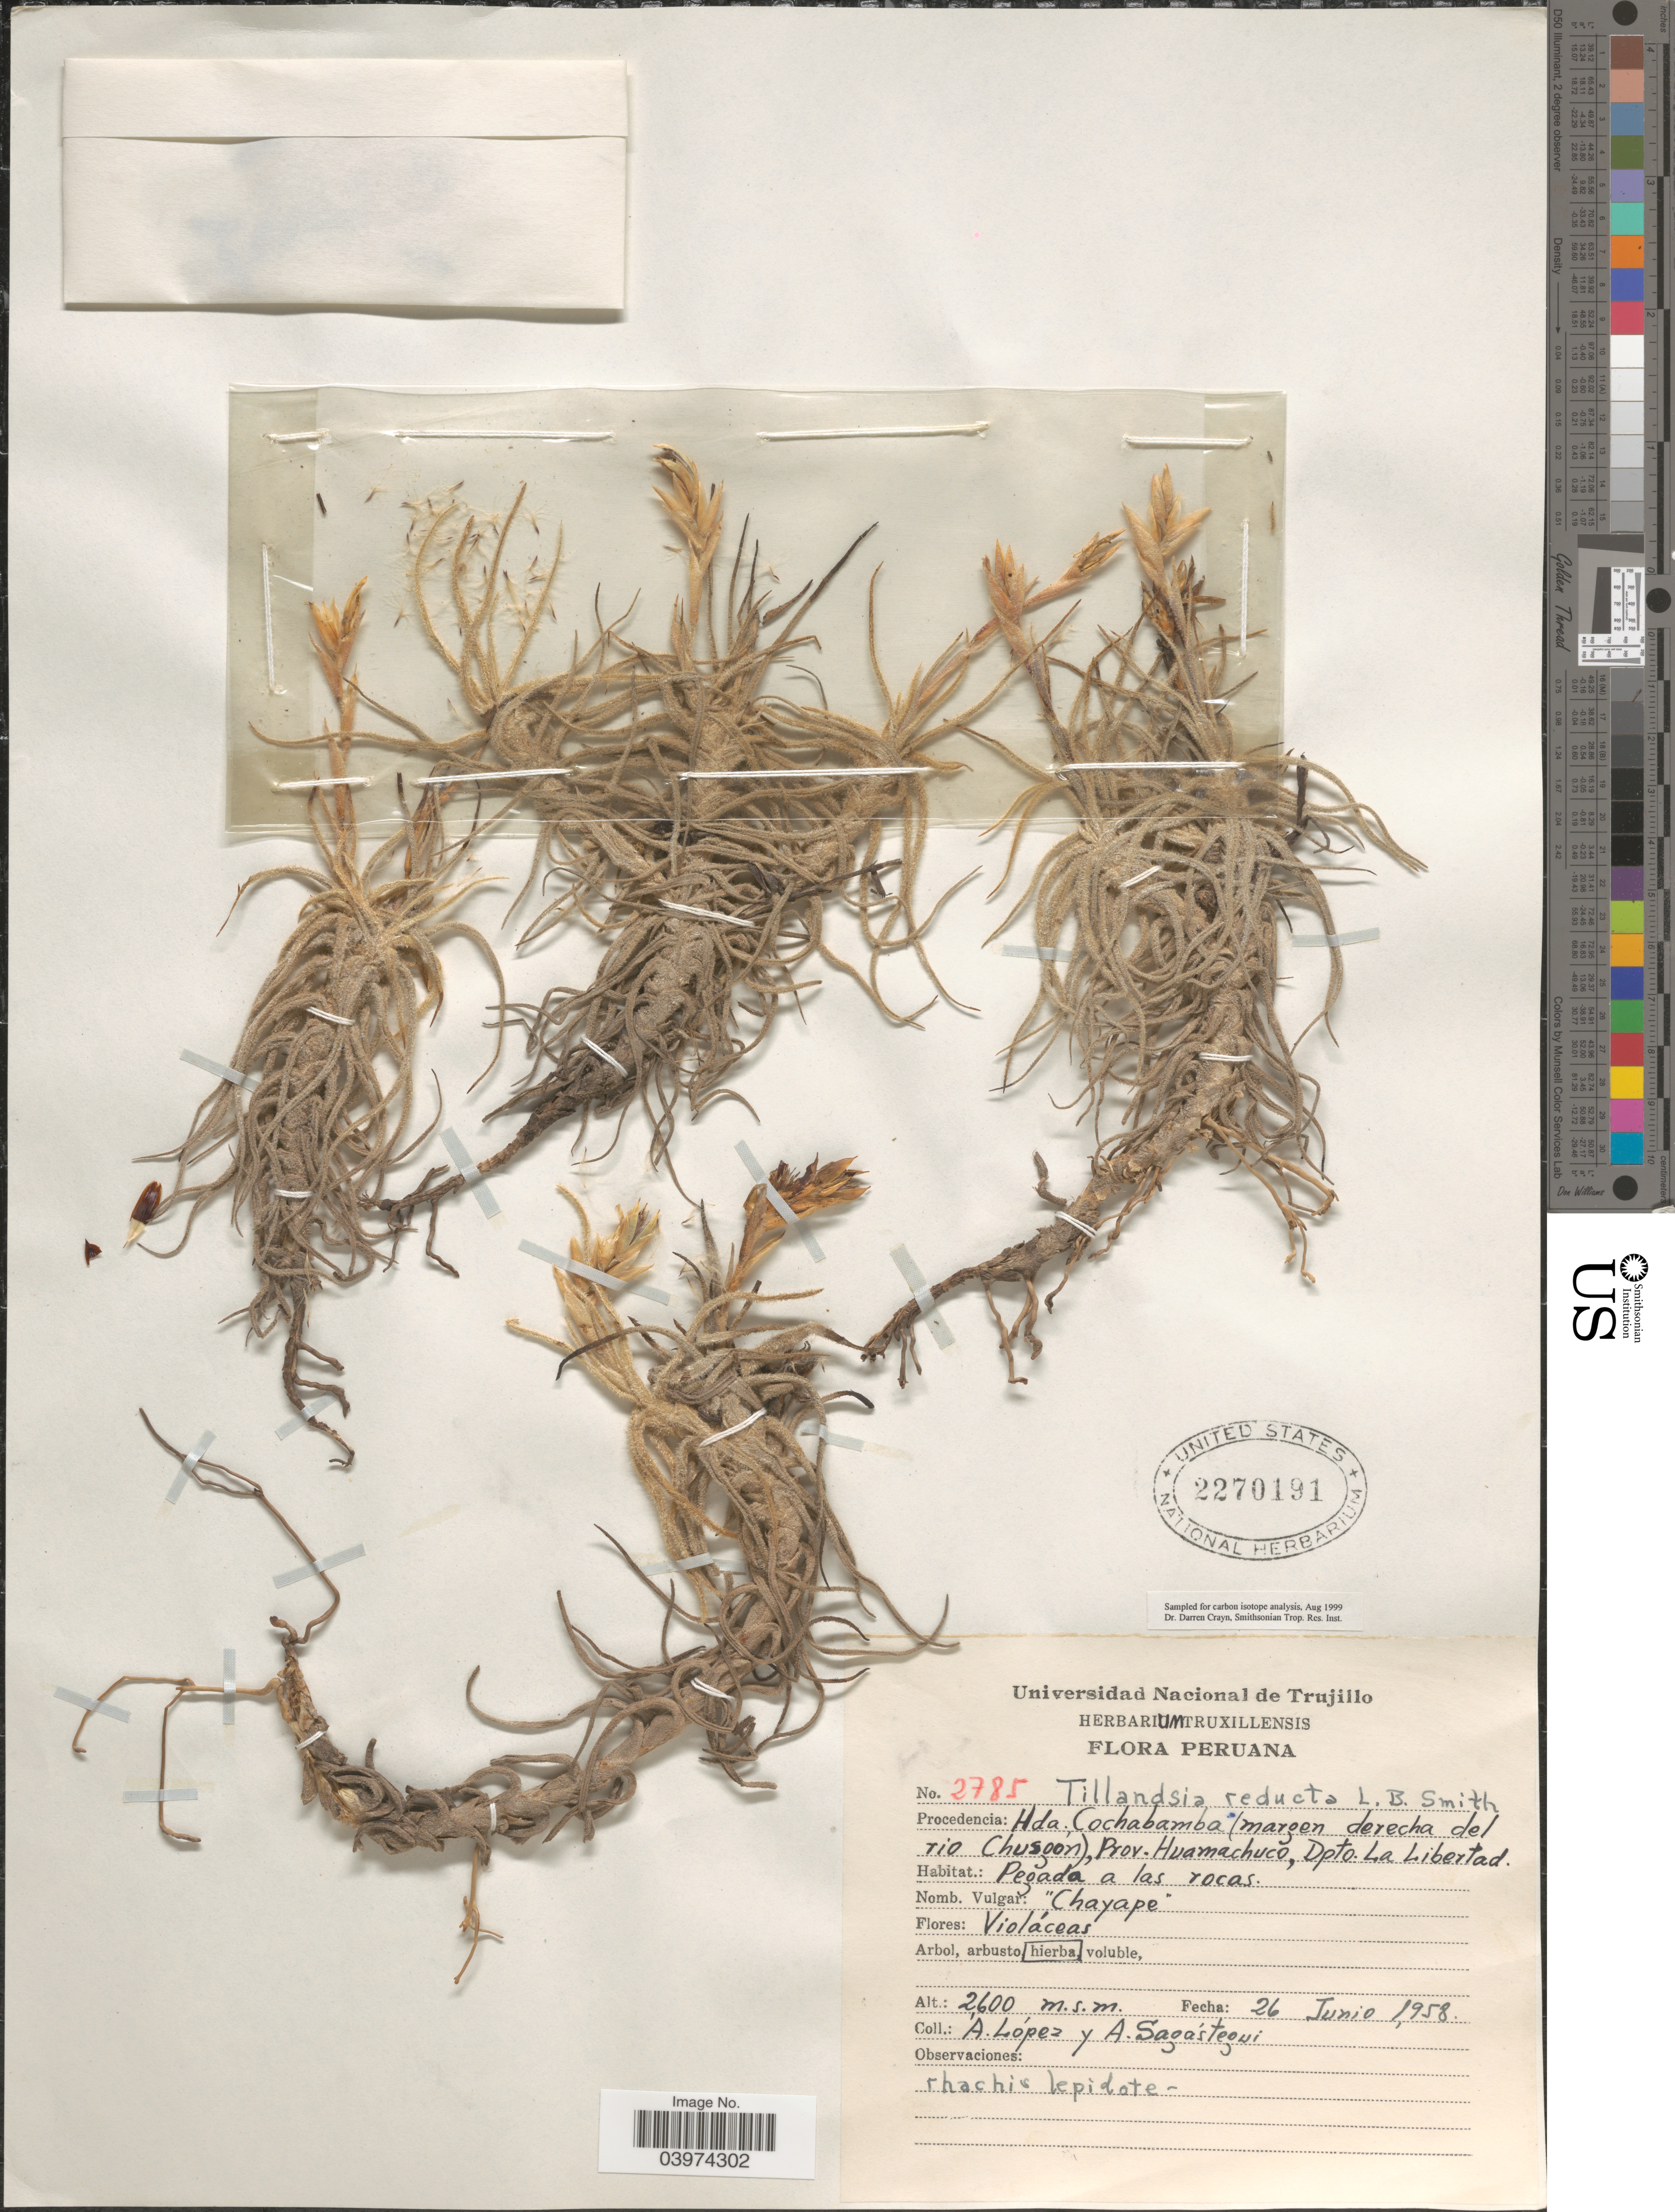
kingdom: Plantae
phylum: Tracheophyta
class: Liliopsida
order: Poales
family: Bromeliaceae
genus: Tillandsia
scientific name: Tillandsia reducta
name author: L.B. Sm.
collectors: A. López & A. Sagastegui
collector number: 2785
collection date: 1958-06-26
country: Bolivia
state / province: Cochabamba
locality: Procedencia: Hda. Cochabamba (margen derecha del rio Chusoon), Prov. Huamachuco, Dpto. La Libertad.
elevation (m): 2600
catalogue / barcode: US 2270191